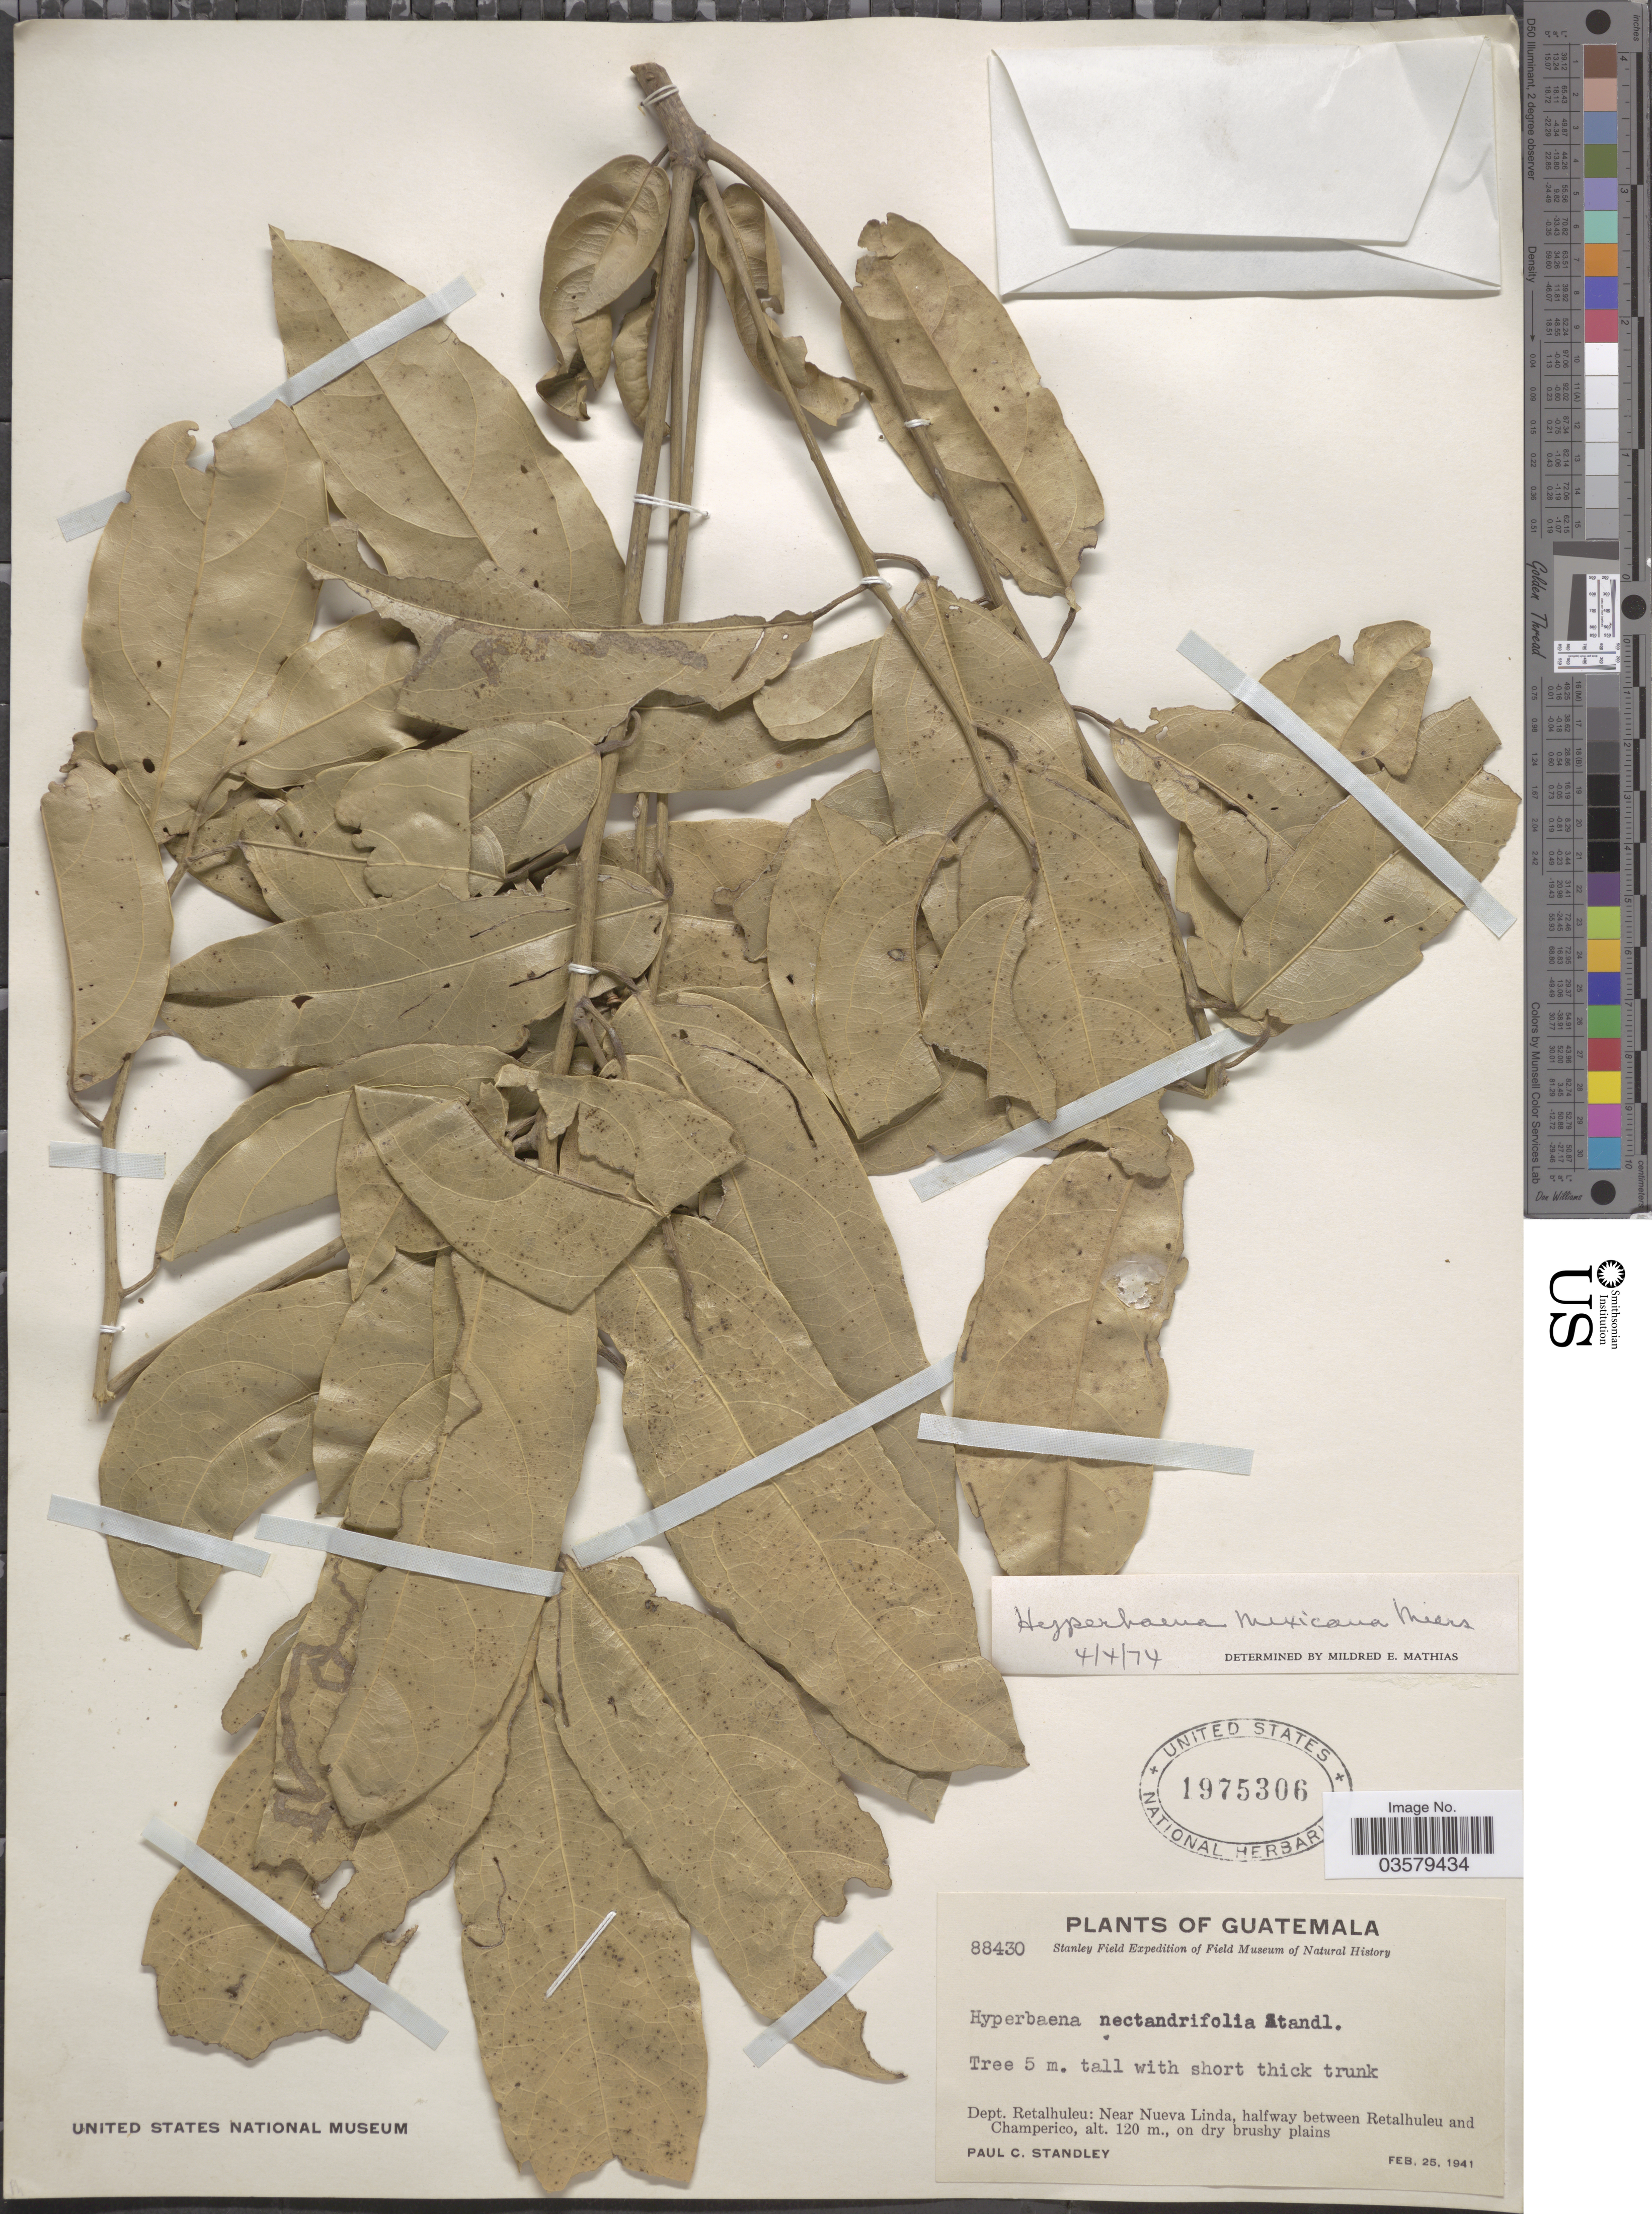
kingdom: Plantae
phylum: Tracheophyta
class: Magnoliopsida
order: Ranunculales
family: Menispermaceae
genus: Hyperbaena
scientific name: Hyperbaena mexicana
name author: Miers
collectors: P. C. Standley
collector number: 88430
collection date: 1941-02-25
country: Guatemala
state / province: Retalhuleu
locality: Dept. Retalhuleu: Near Nueva Linda, halfway between Retalhuleu and Champerico.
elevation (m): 120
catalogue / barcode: US 1975306